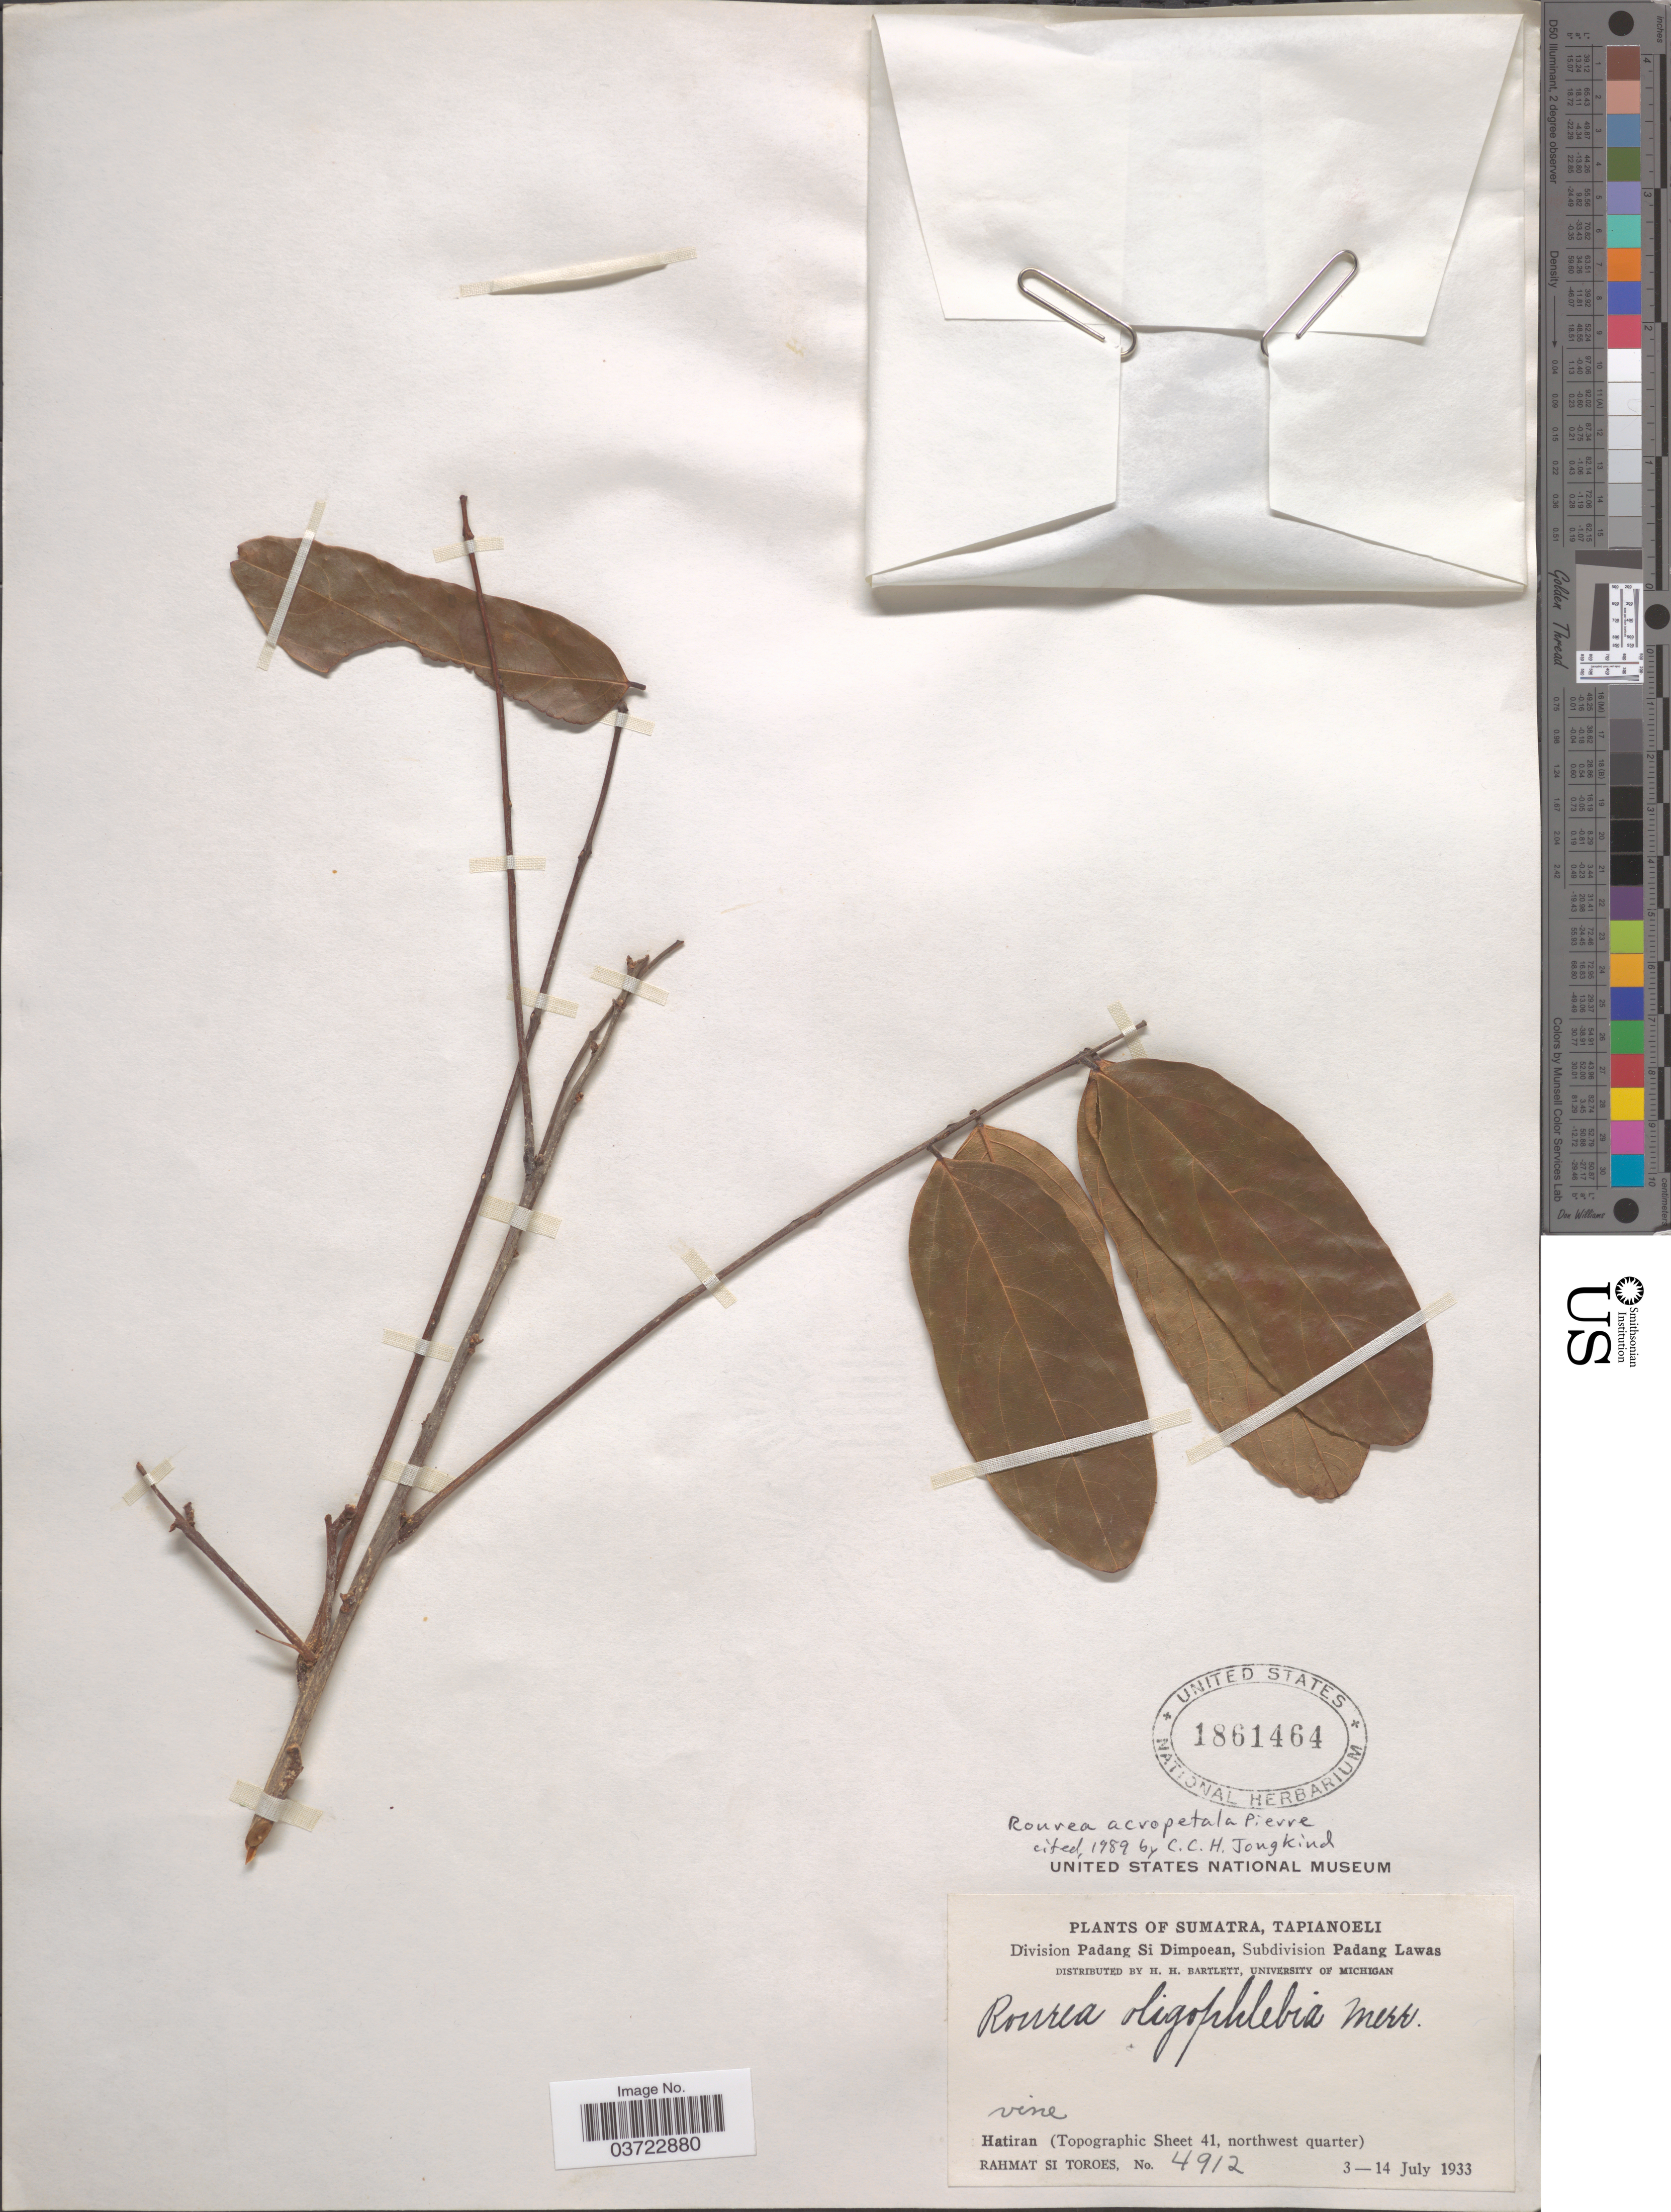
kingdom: Plantae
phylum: Tracheophyta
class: Magnoliopsida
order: Oxalidales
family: Connaraceae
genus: Rourea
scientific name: Rourea acropetala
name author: Pierre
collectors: Rahmat Si Boeea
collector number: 4912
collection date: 1933-07-03/1933-07-14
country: Indonesia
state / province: Sumatra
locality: Tapianoeli. Division Padang Si Dimpoean, Subdivision Padang Lawas. Hatiran (Topographic Sheet 41, northwest quarter).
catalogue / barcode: US 1861464